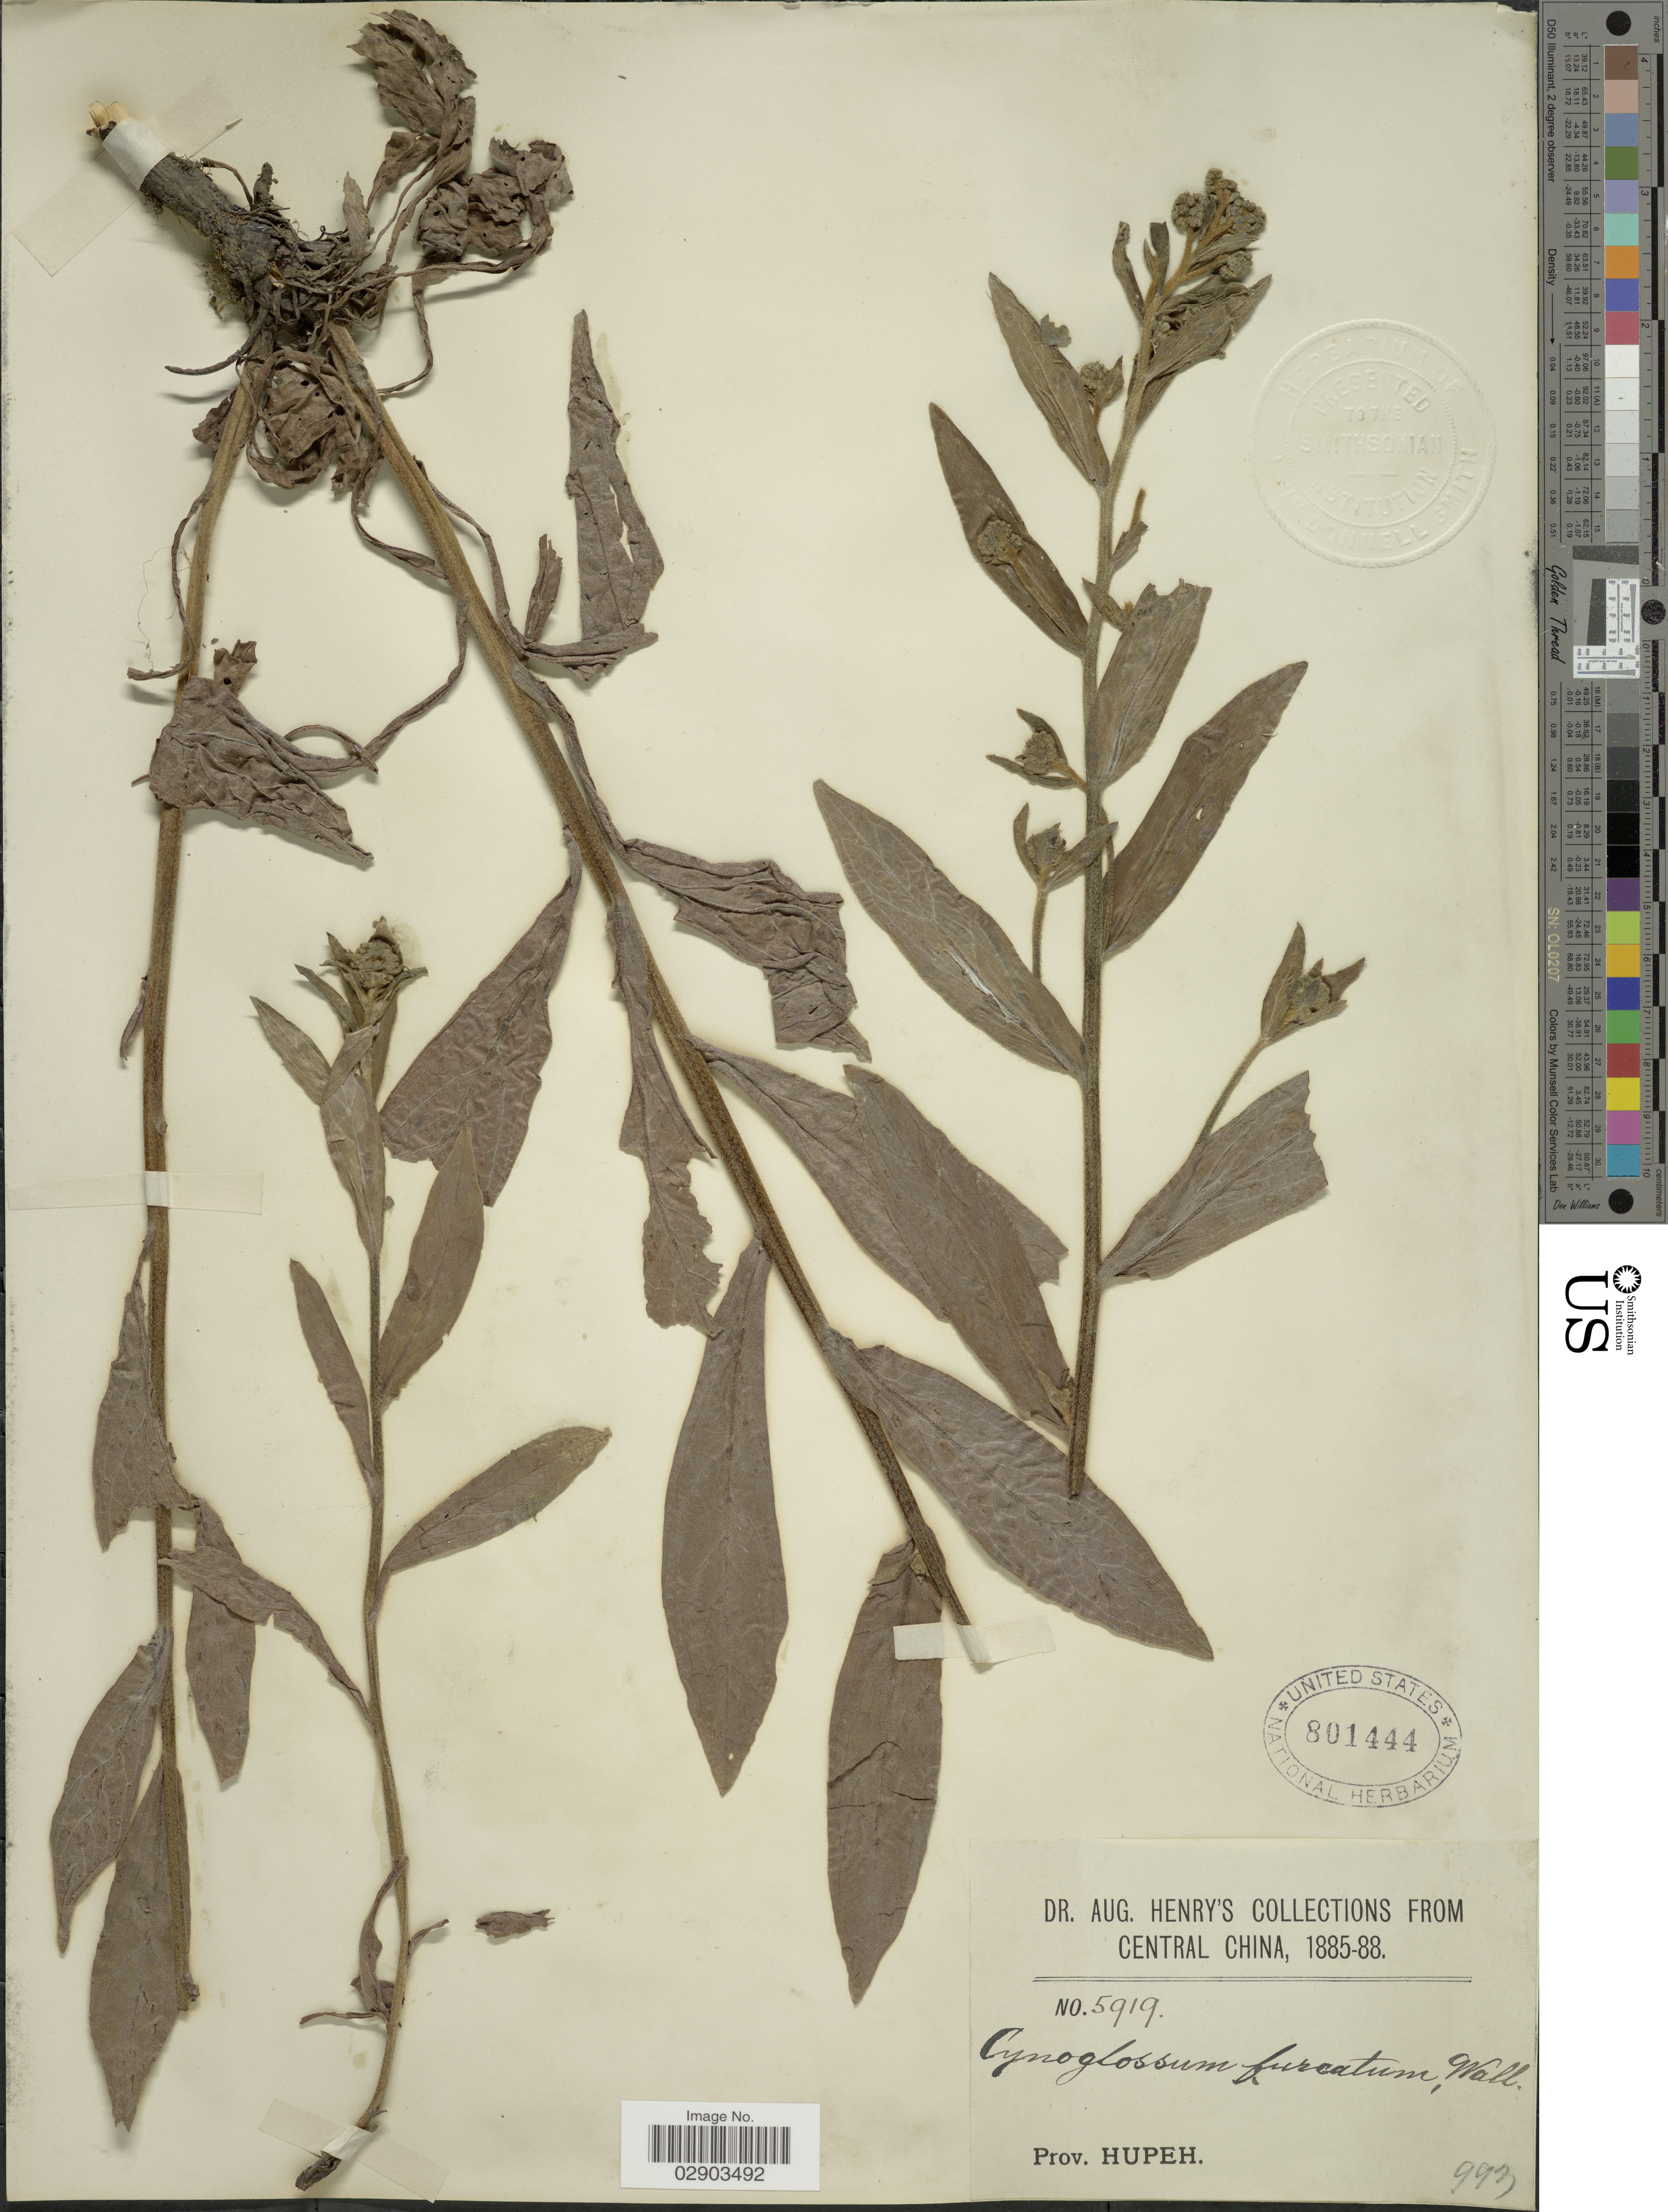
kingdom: Plantae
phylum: Tracheophyta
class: Magnoliopsida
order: Boraginales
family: Boraginaceae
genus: Cynoglossum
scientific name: Cynoglossum furcatum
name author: Wall.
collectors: A. Henry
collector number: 5919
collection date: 1885/1888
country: China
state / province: Hubei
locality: Central China. Prov. Hupeh.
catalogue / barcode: US 801444